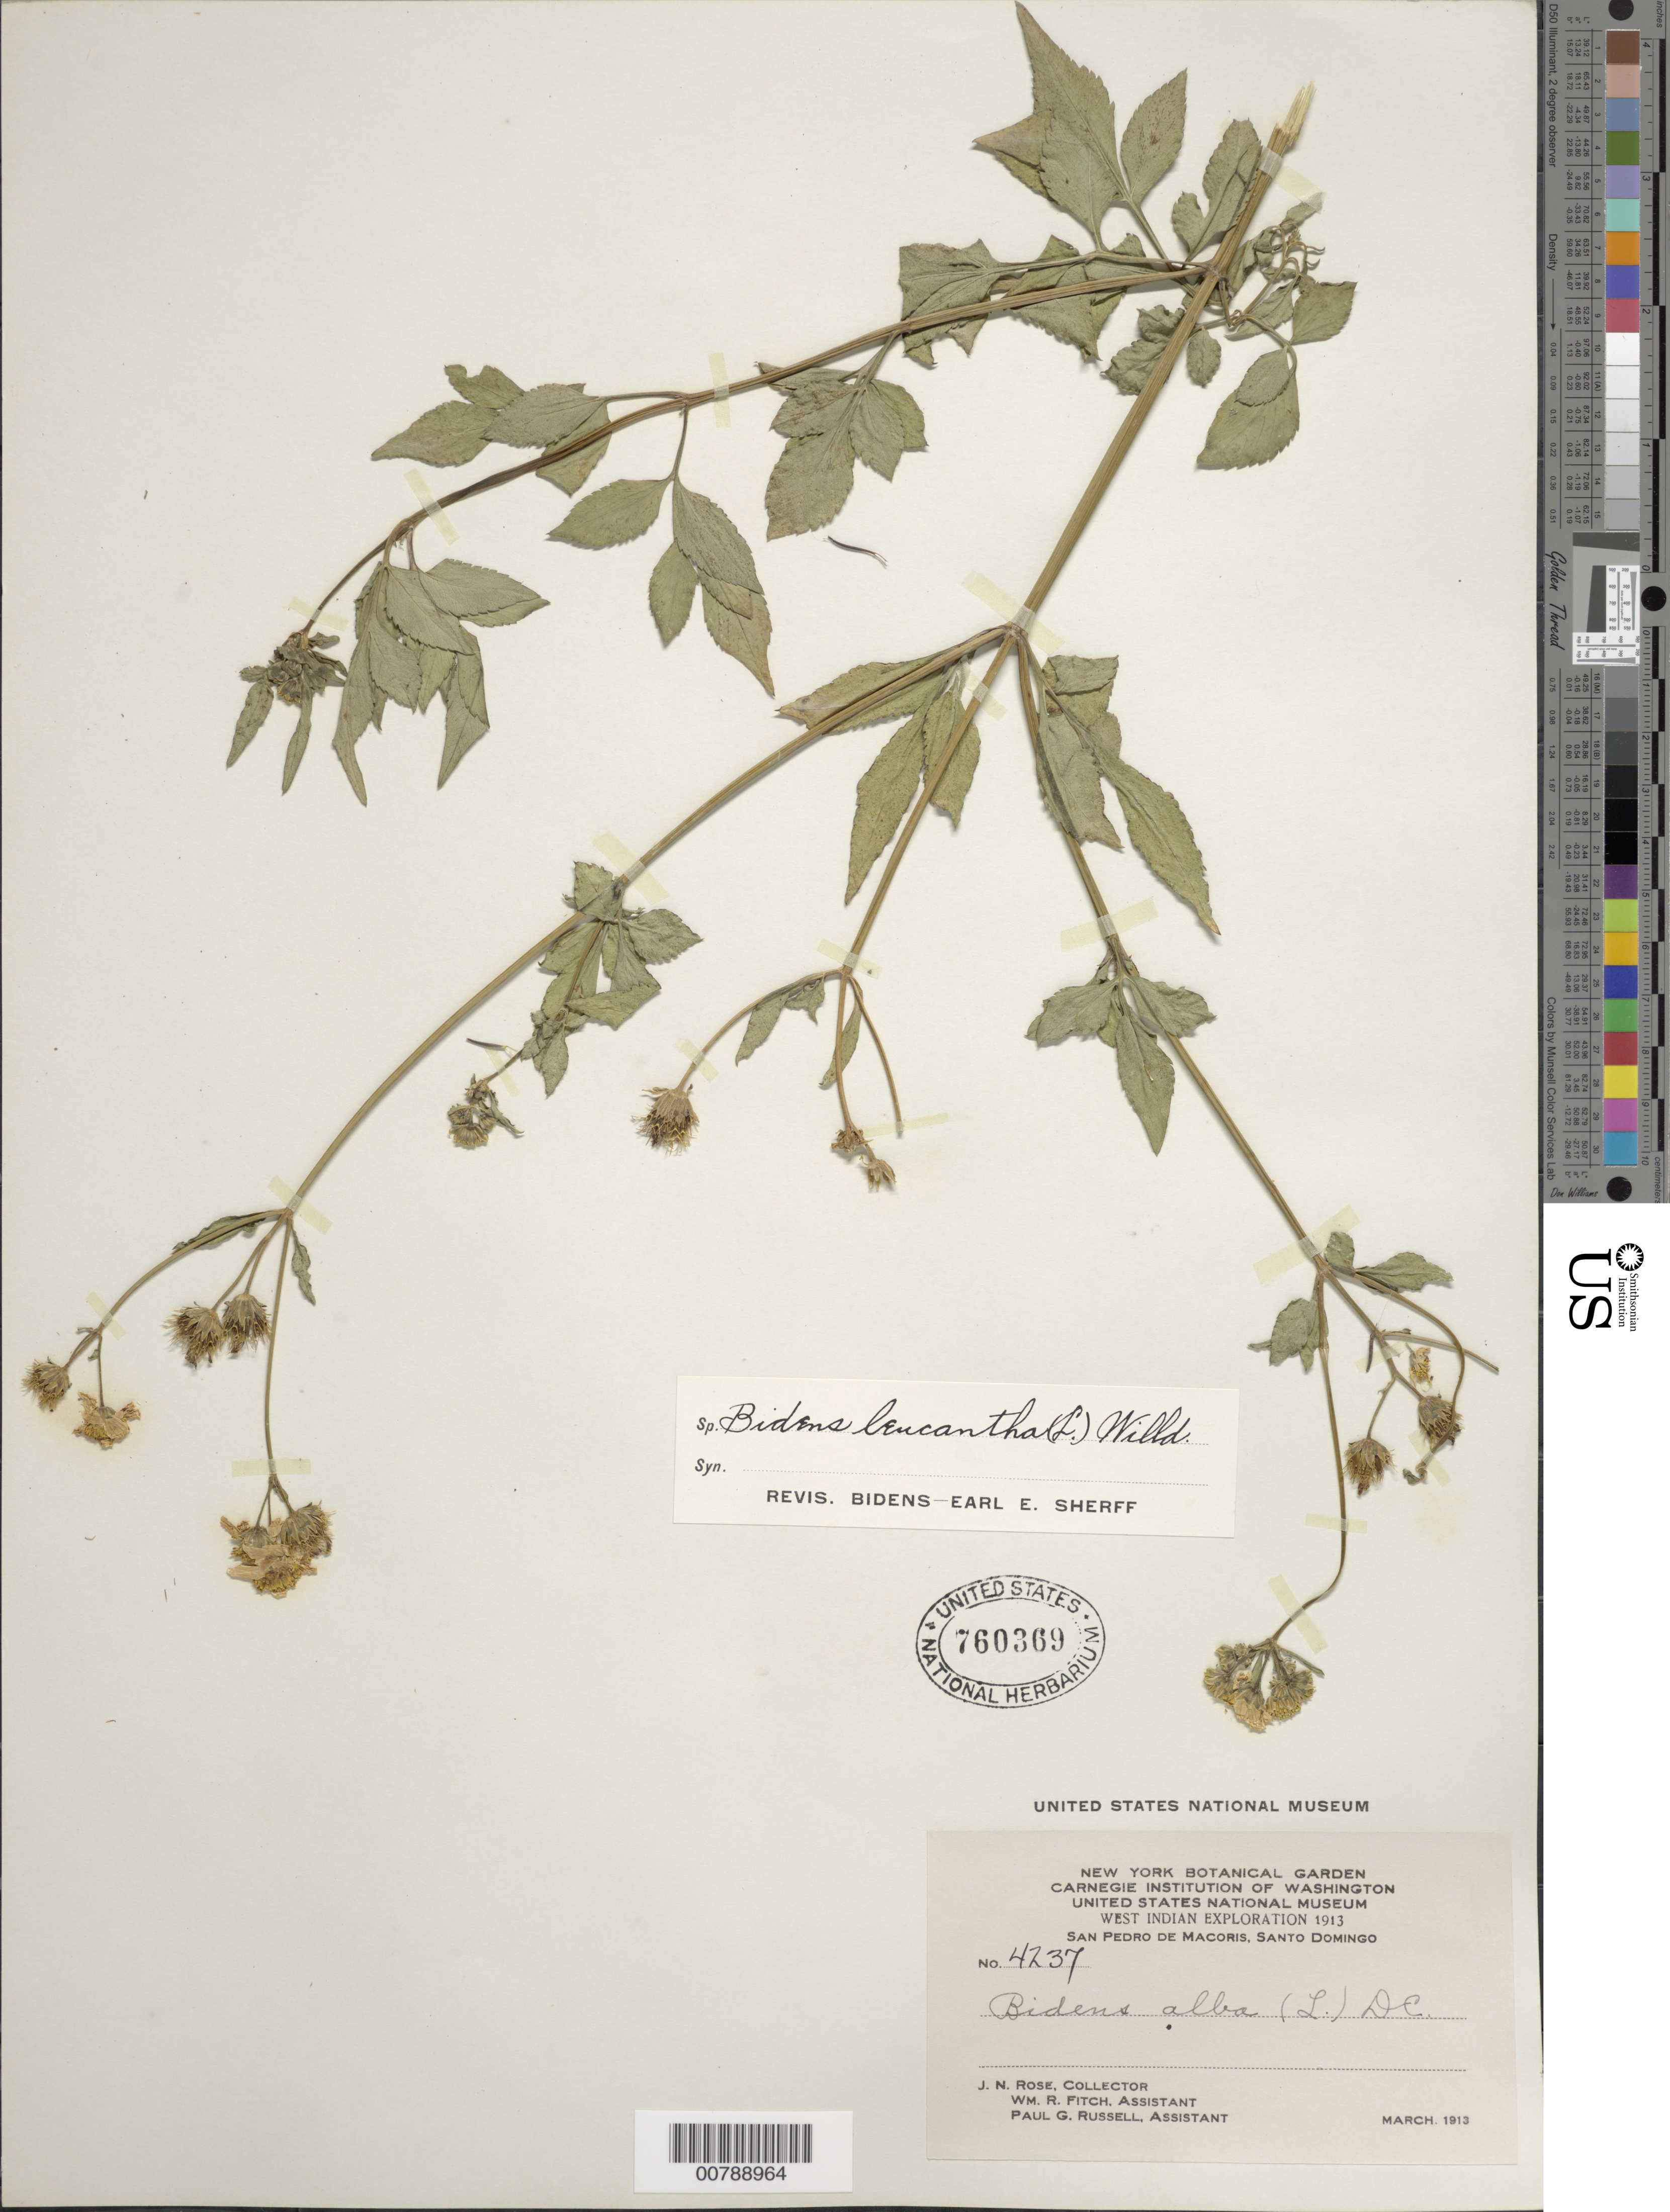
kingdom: Plantae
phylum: Tracheophyta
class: Magnoliopsida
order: Asterales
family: Asteraceae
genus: Bidens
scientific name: Bidens alba var. radiata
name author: (Sch. Bip.) R.E. Ballard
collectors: J. N. Rose, W. R. Fitch & P. G. Russell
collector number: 4237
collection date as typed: Mar 1913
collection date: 1913-03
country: Dominican Republic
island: Hispaniola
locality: San Pedro de Macoris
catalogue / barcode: US 760369